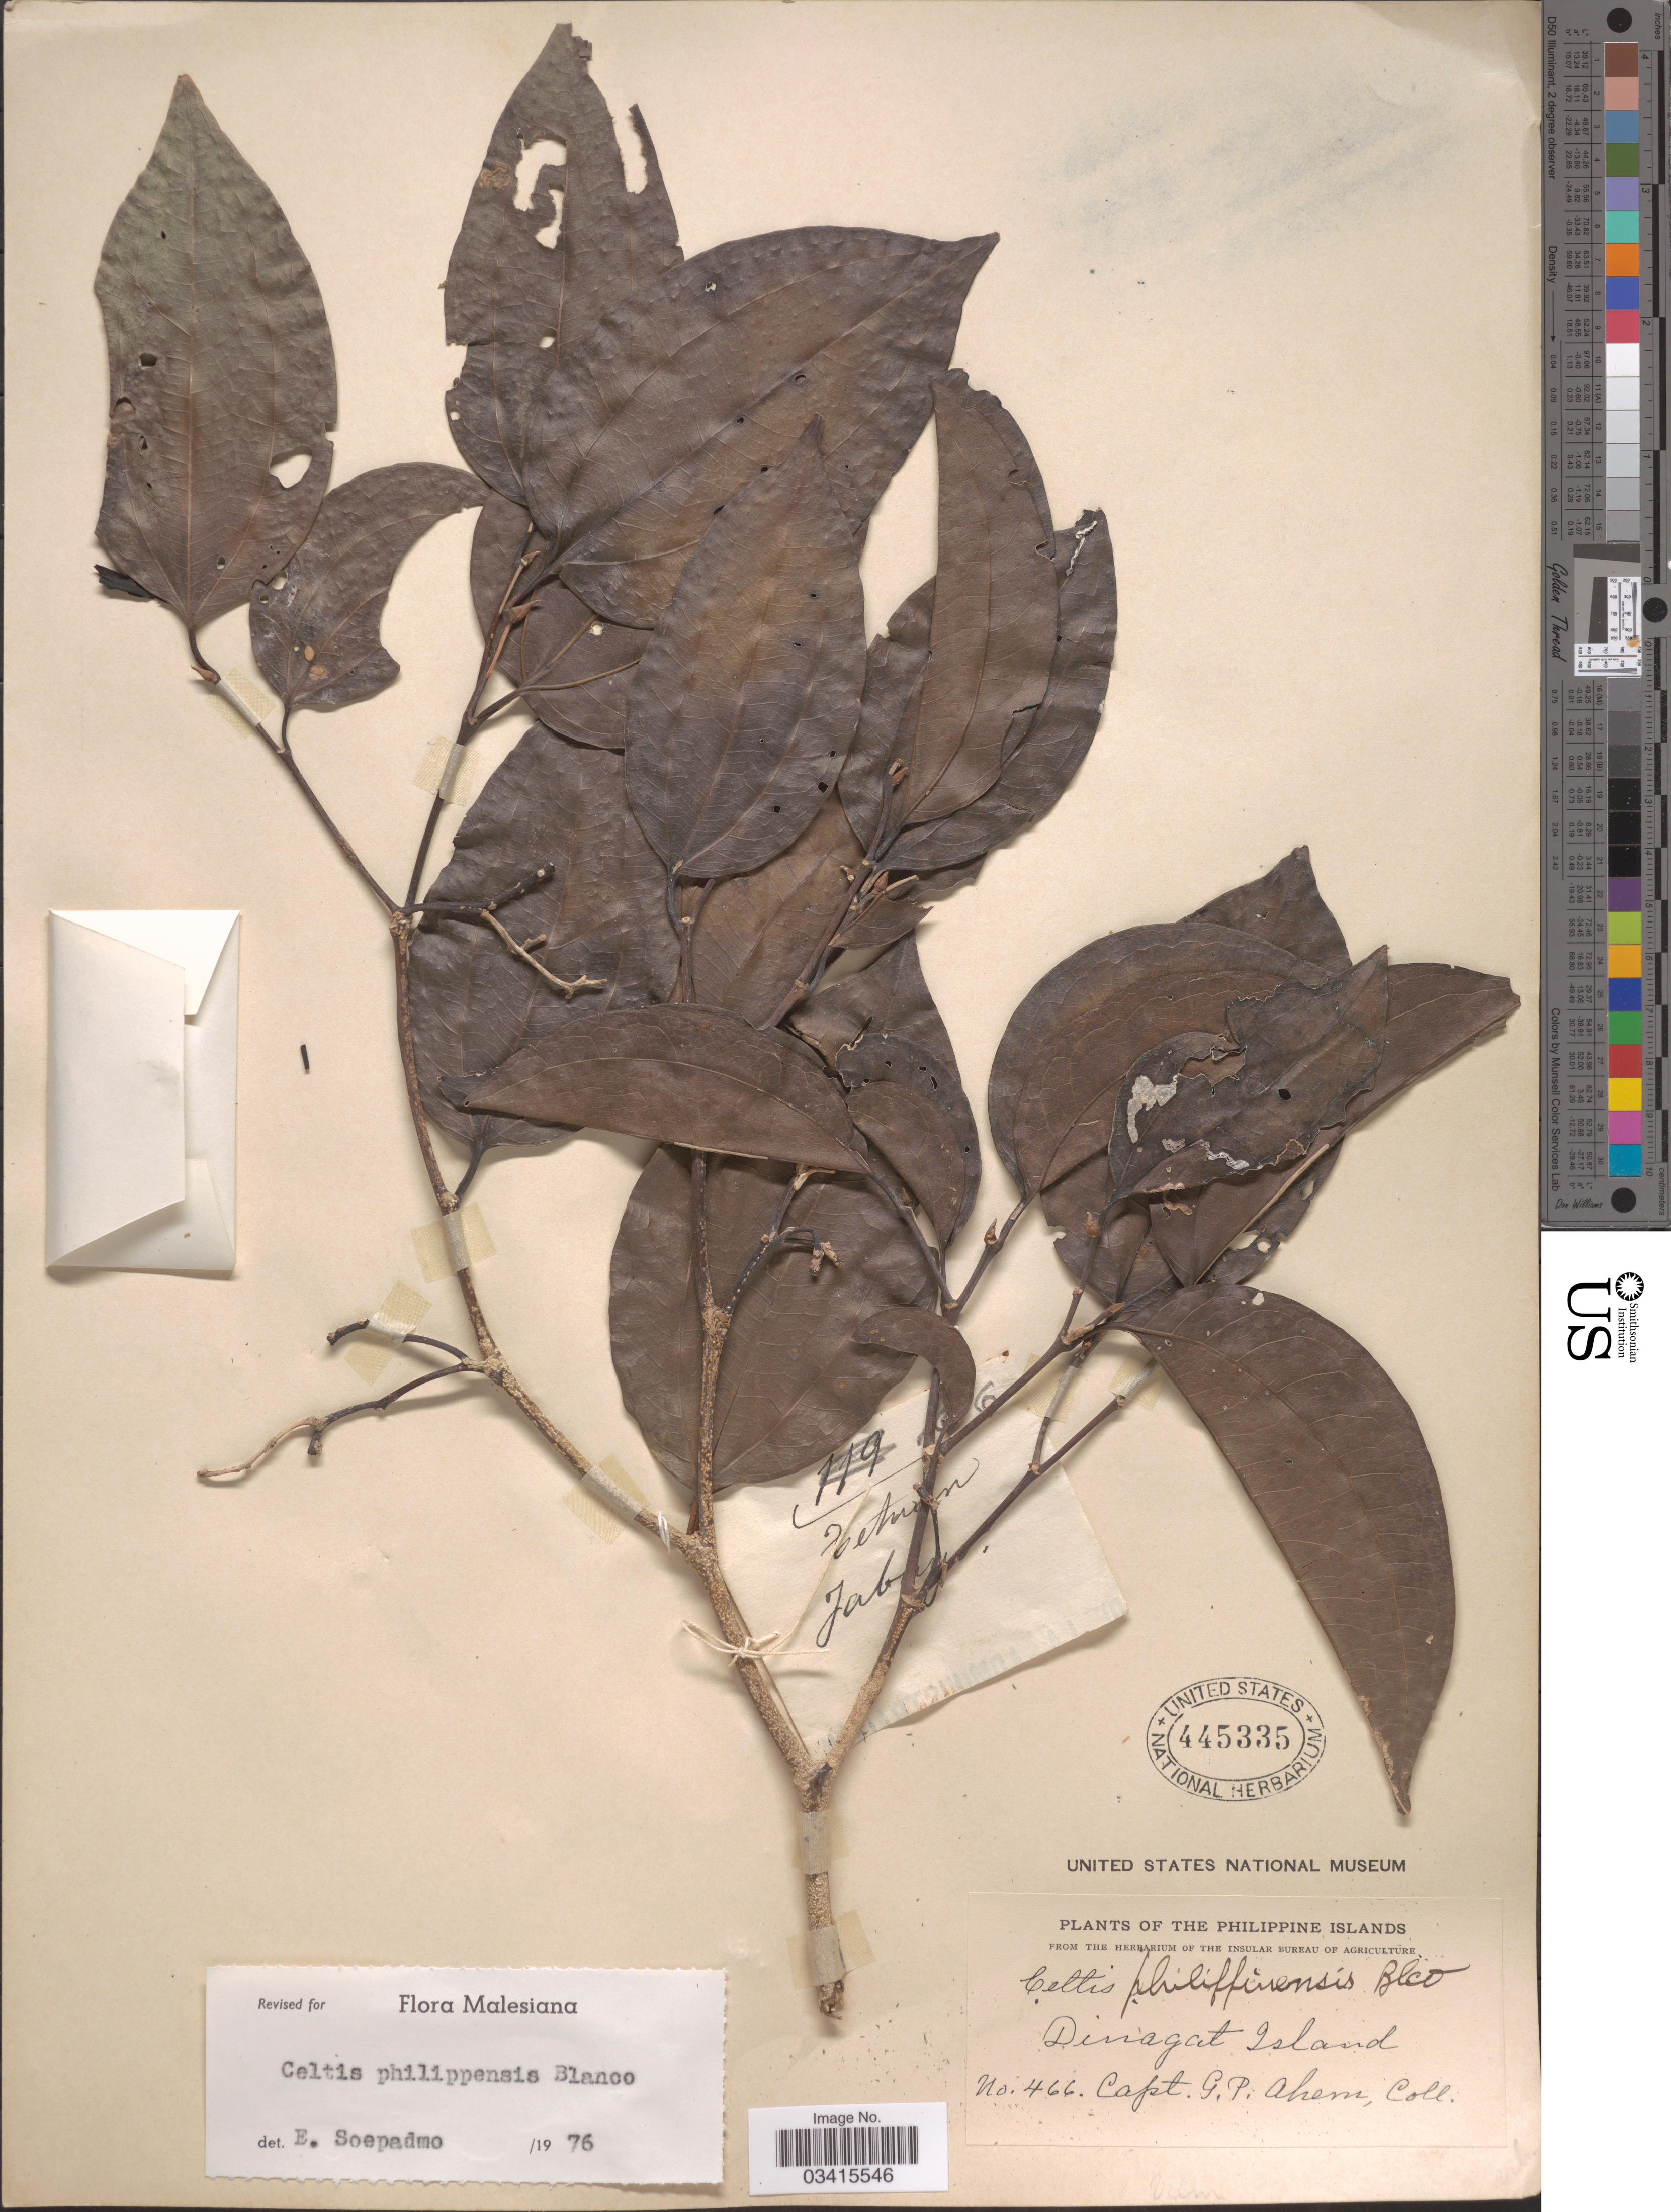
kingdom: Plantae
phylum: Tracheophyta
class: Magnoliopsida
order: Rosales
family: Cannabaceae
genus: Celtis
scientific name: Celtis philippensis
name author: Blanco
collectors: G. Ahern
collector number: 466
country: Philippines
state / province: Caraga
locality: Dinagat Island.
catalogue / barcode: US 445335